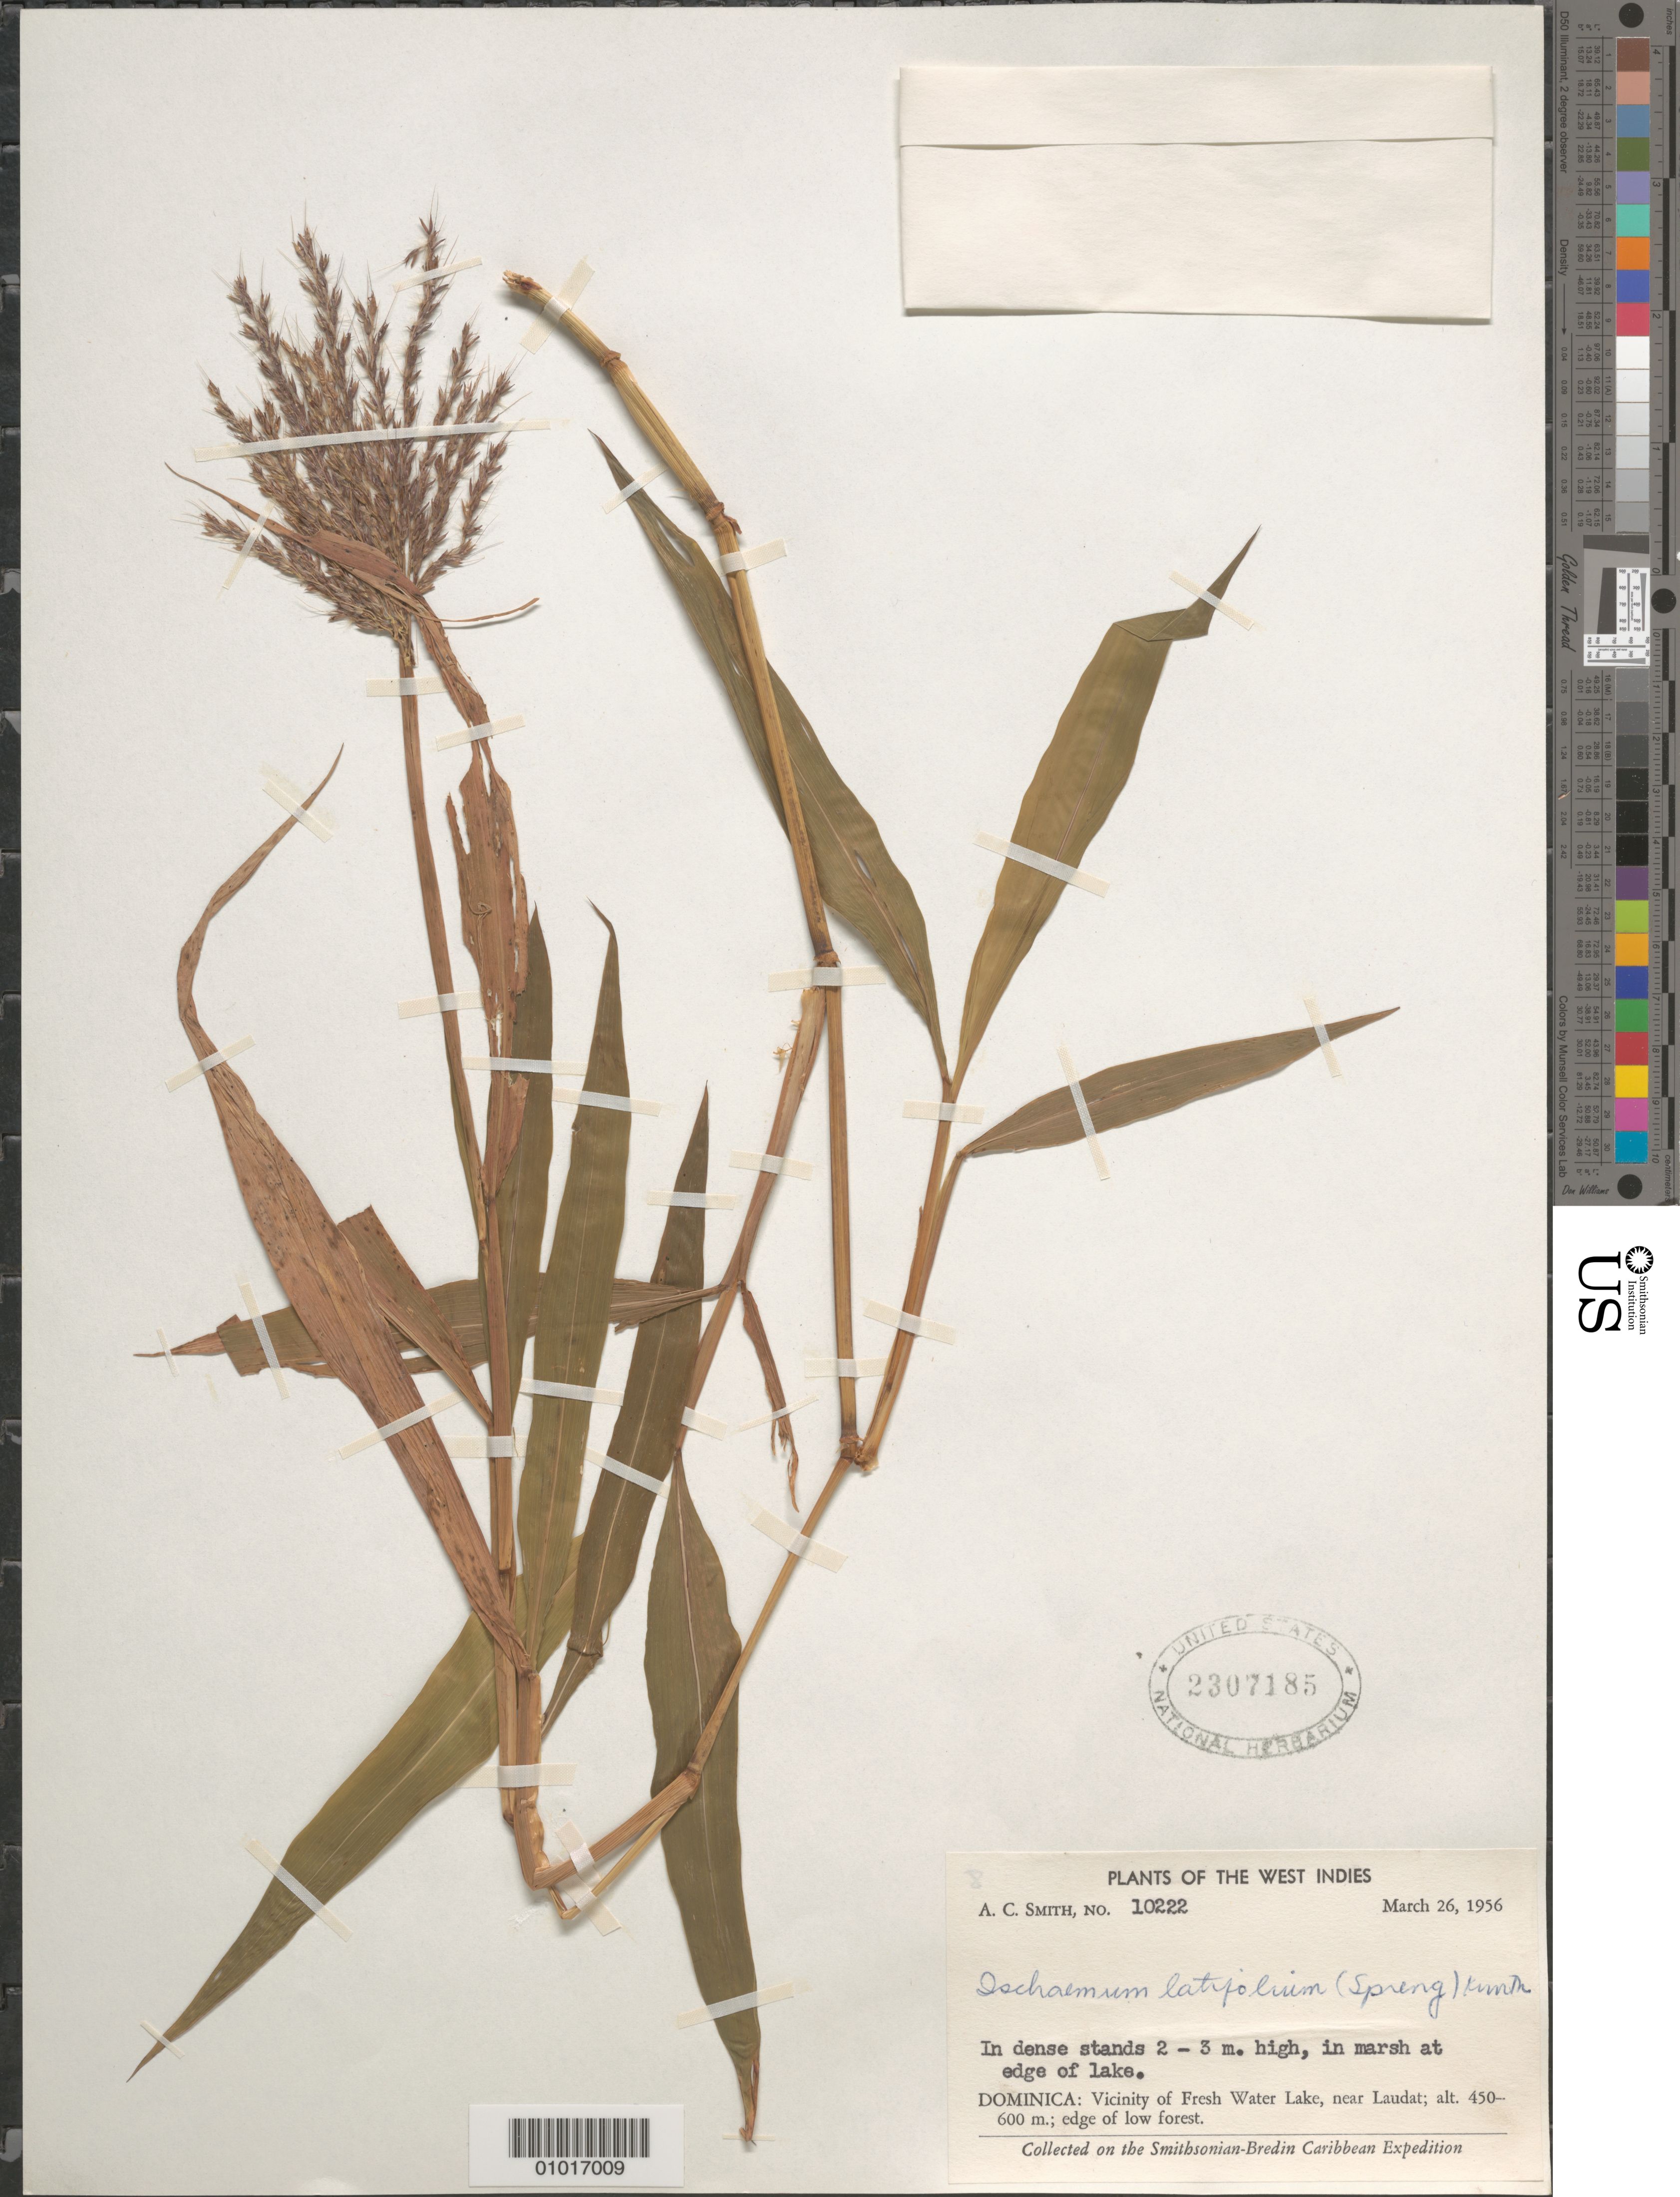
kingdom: Plantae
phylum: Tracheophyta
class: Liliopsida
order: Poales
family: Poaceae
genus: Ischaemum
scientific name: Ischaemum latifolium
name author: (Spreng.) Kunth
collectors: A. C. Smith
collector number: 10222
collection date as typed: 26 Mar 1956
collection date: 1956-03-26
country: Dominica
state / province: St. George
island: Dominica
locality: Dominica Vicinity of Fresh Water Lake, near Laudat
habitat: In dense stands 2-3 meters high, in marsh at edge of lake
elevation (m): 450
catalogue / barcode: US 2307185